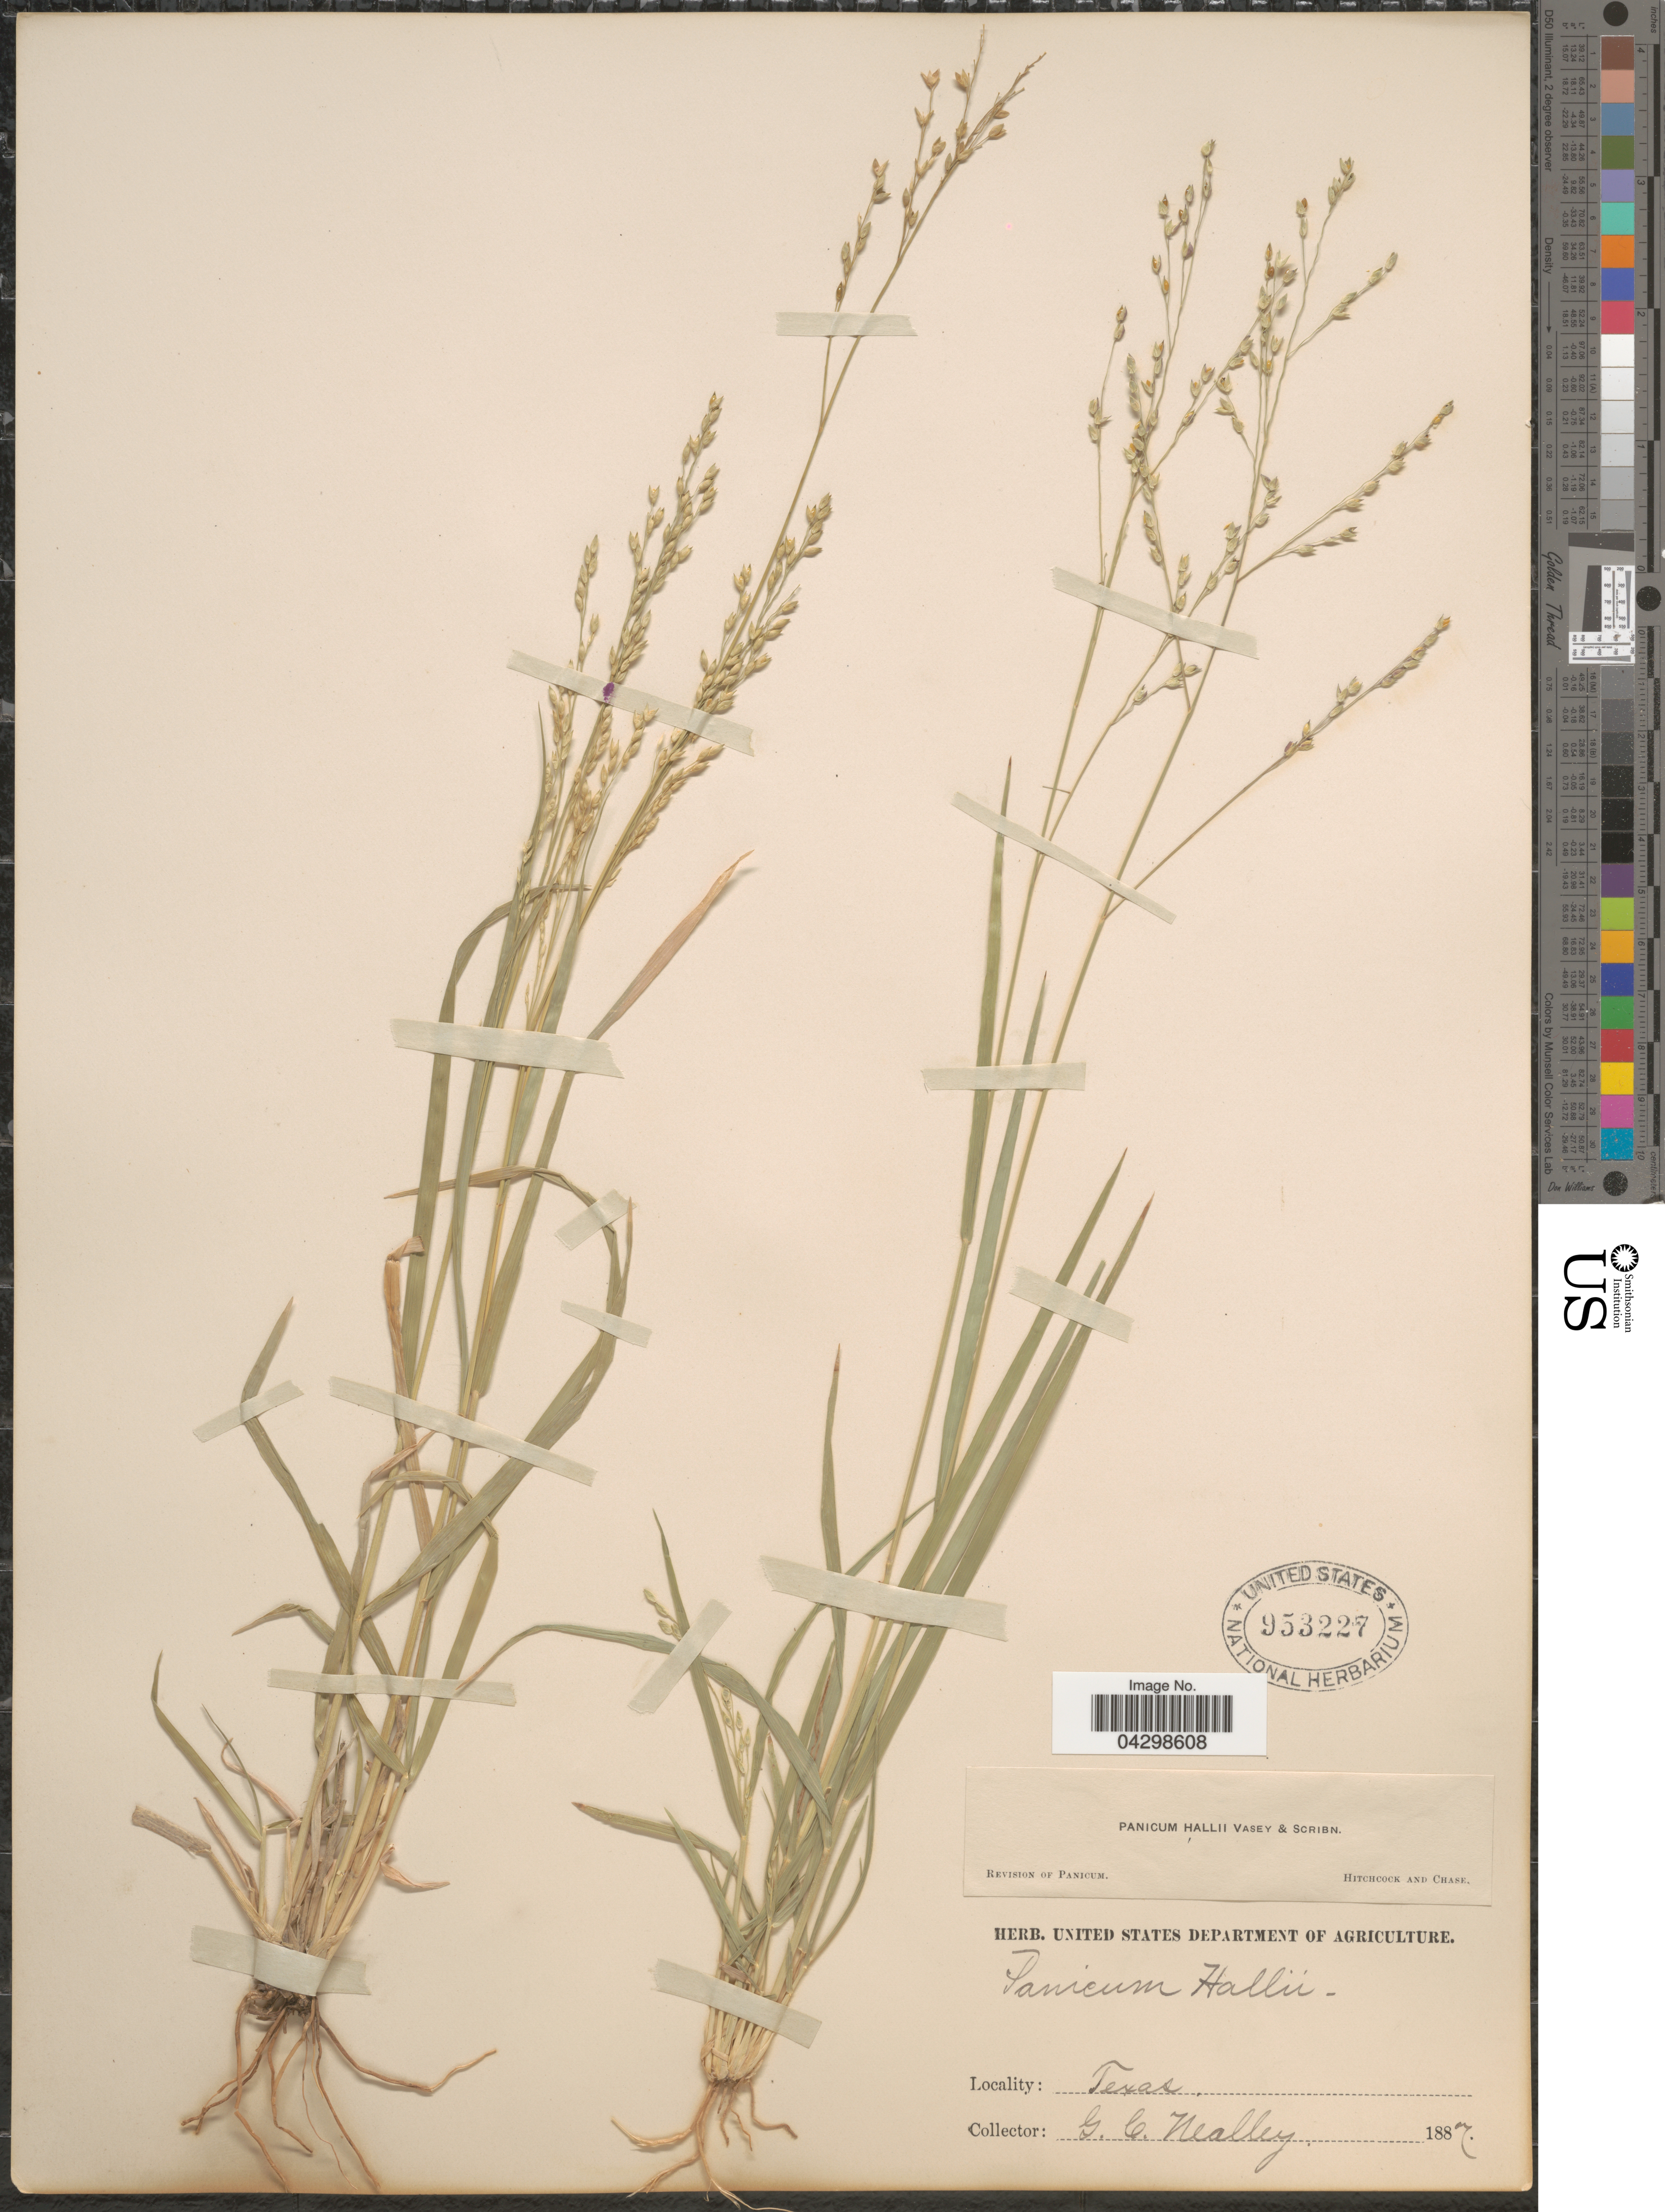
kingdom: Plantae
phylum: Tracheophyta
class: Liliopsida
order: Poales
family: Poaceae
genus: Panicum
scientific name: Panicum hallii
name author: Vasey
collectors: G. C. Nealley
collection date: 1887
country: United States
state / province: Texas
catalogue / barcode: US 953227